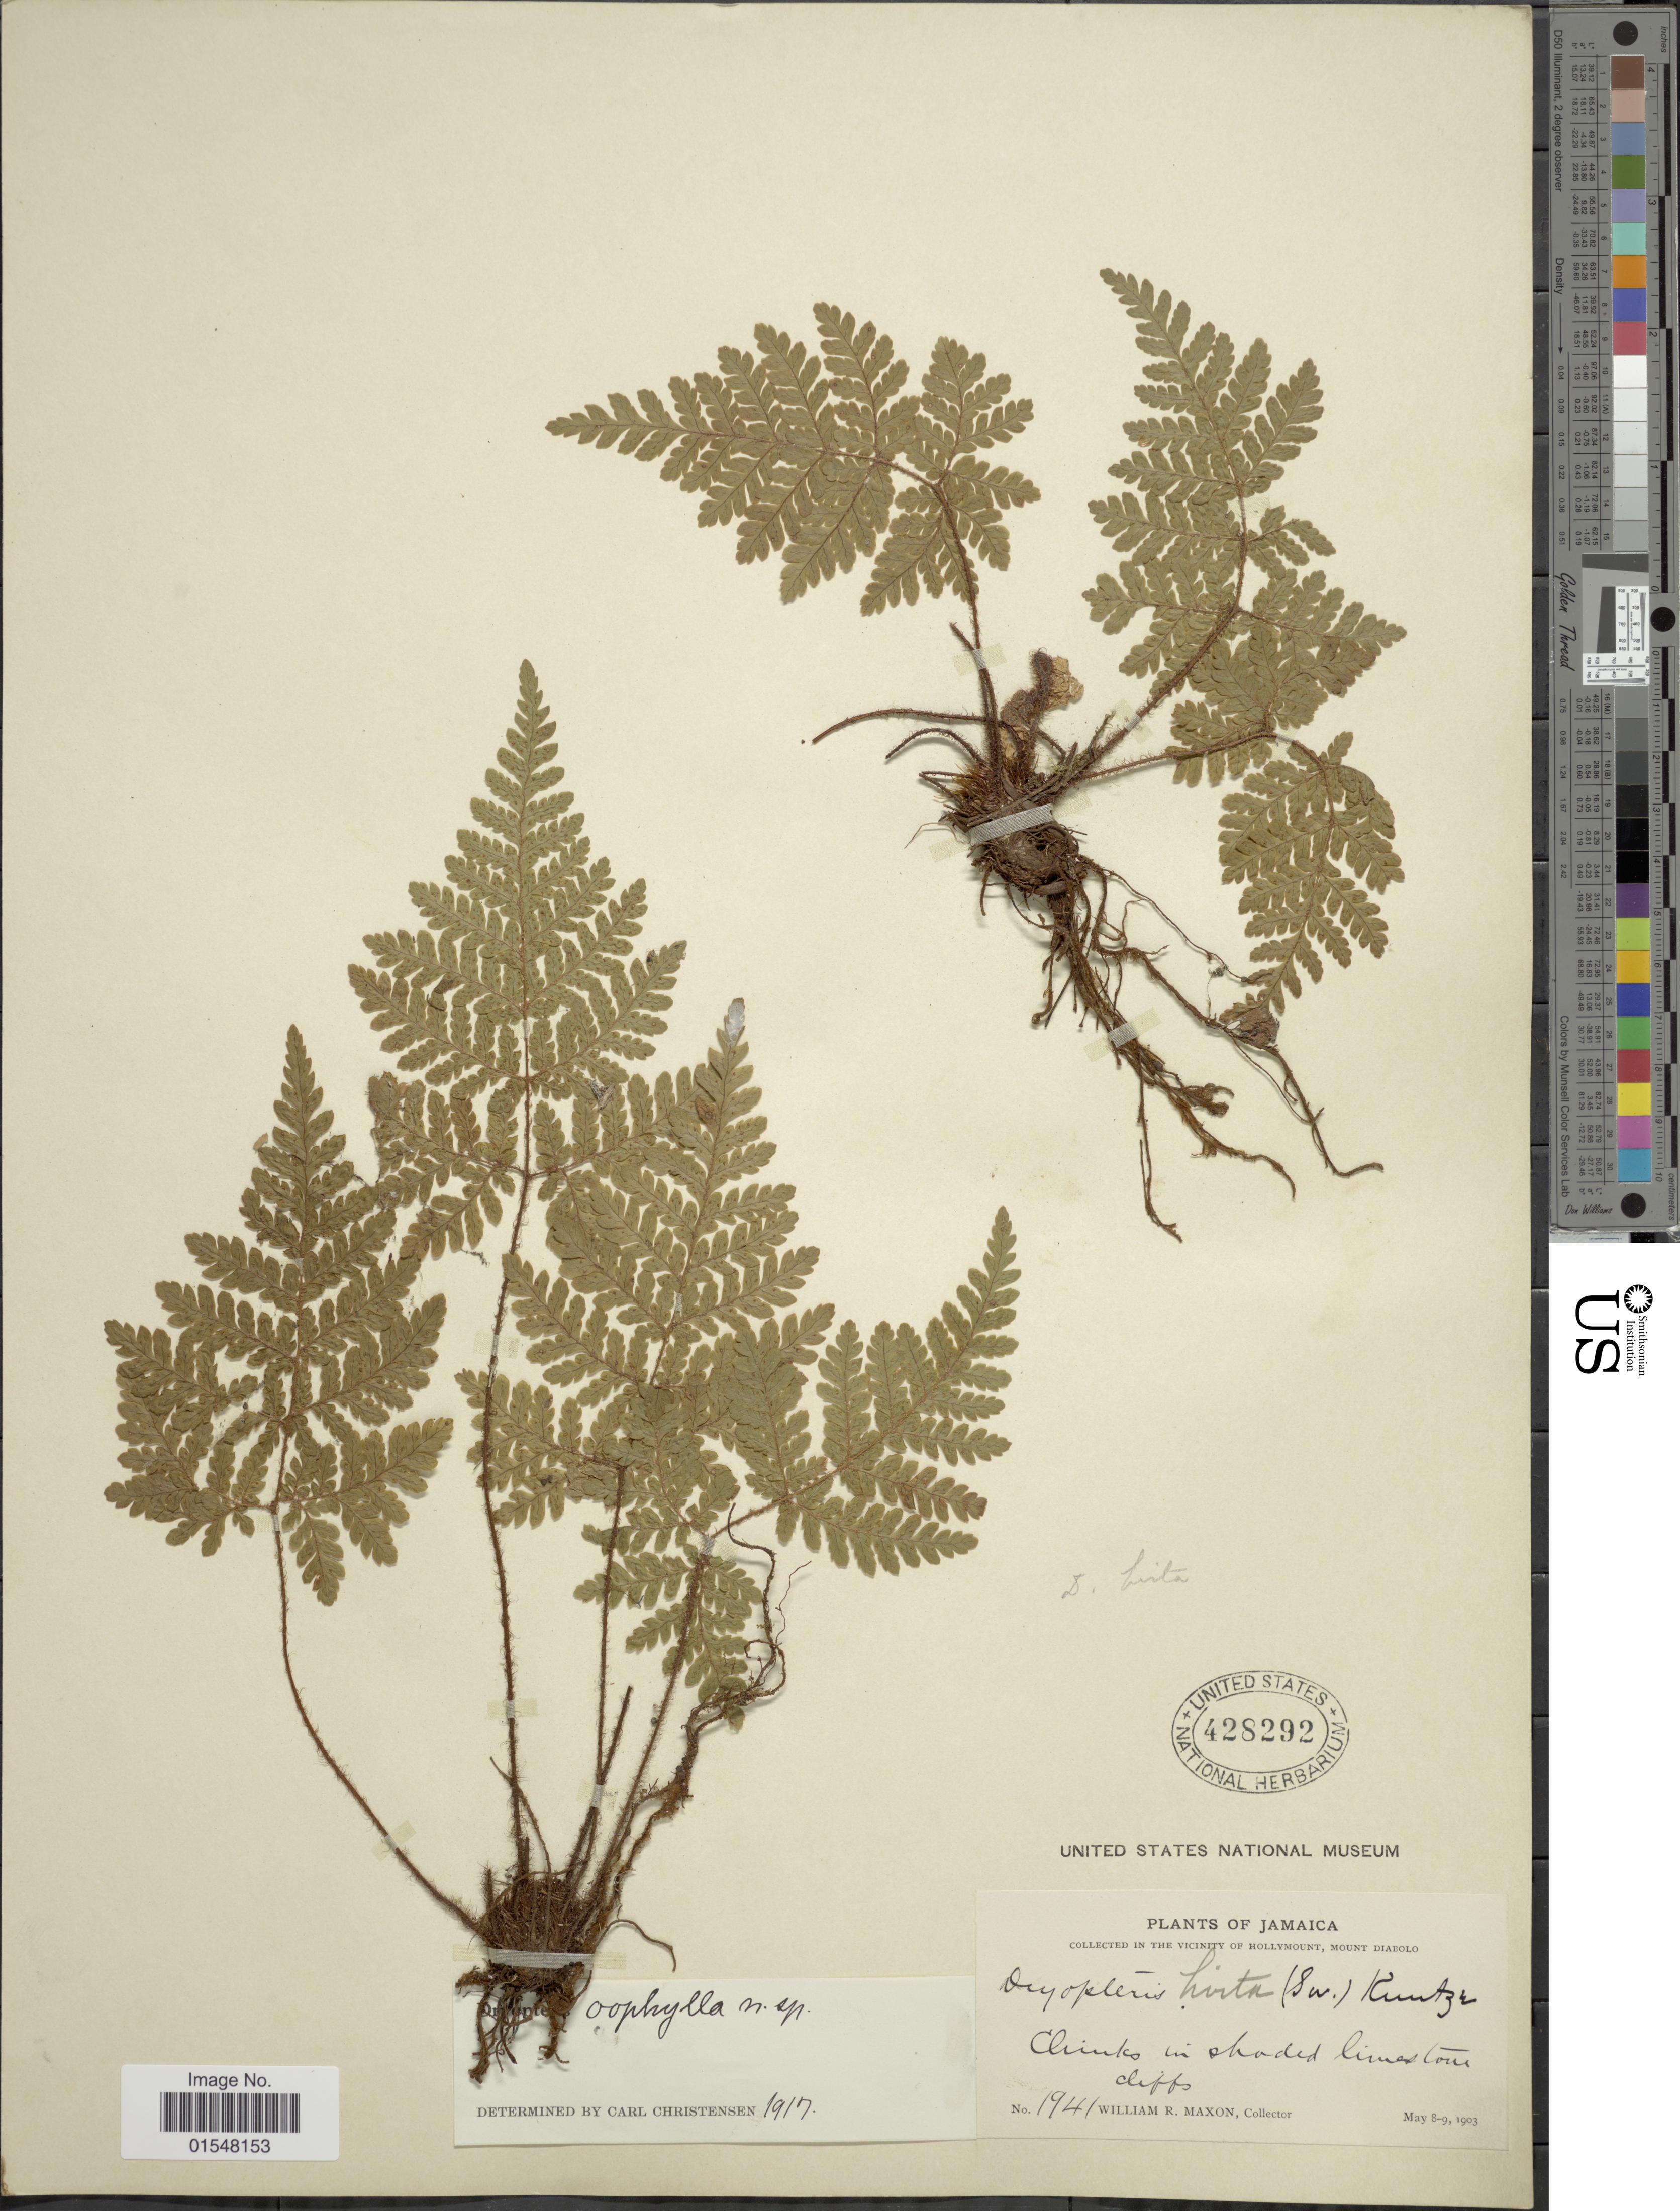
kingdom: Plantae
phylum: Tracheophyta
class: Polypodiopsida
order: Polypodiales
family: Dryopteridaceae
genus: Ctenitis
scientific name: Ctenitis oophylla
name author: (C. Chr.) Ching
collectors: W. R. Maxon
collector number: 1941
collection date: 1903-05-08/1903-05-09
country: Jamaica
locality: Vicinity of Hollymount, Mount Diabolo, chunks in shaded limestone cliff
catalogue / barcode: US 428292